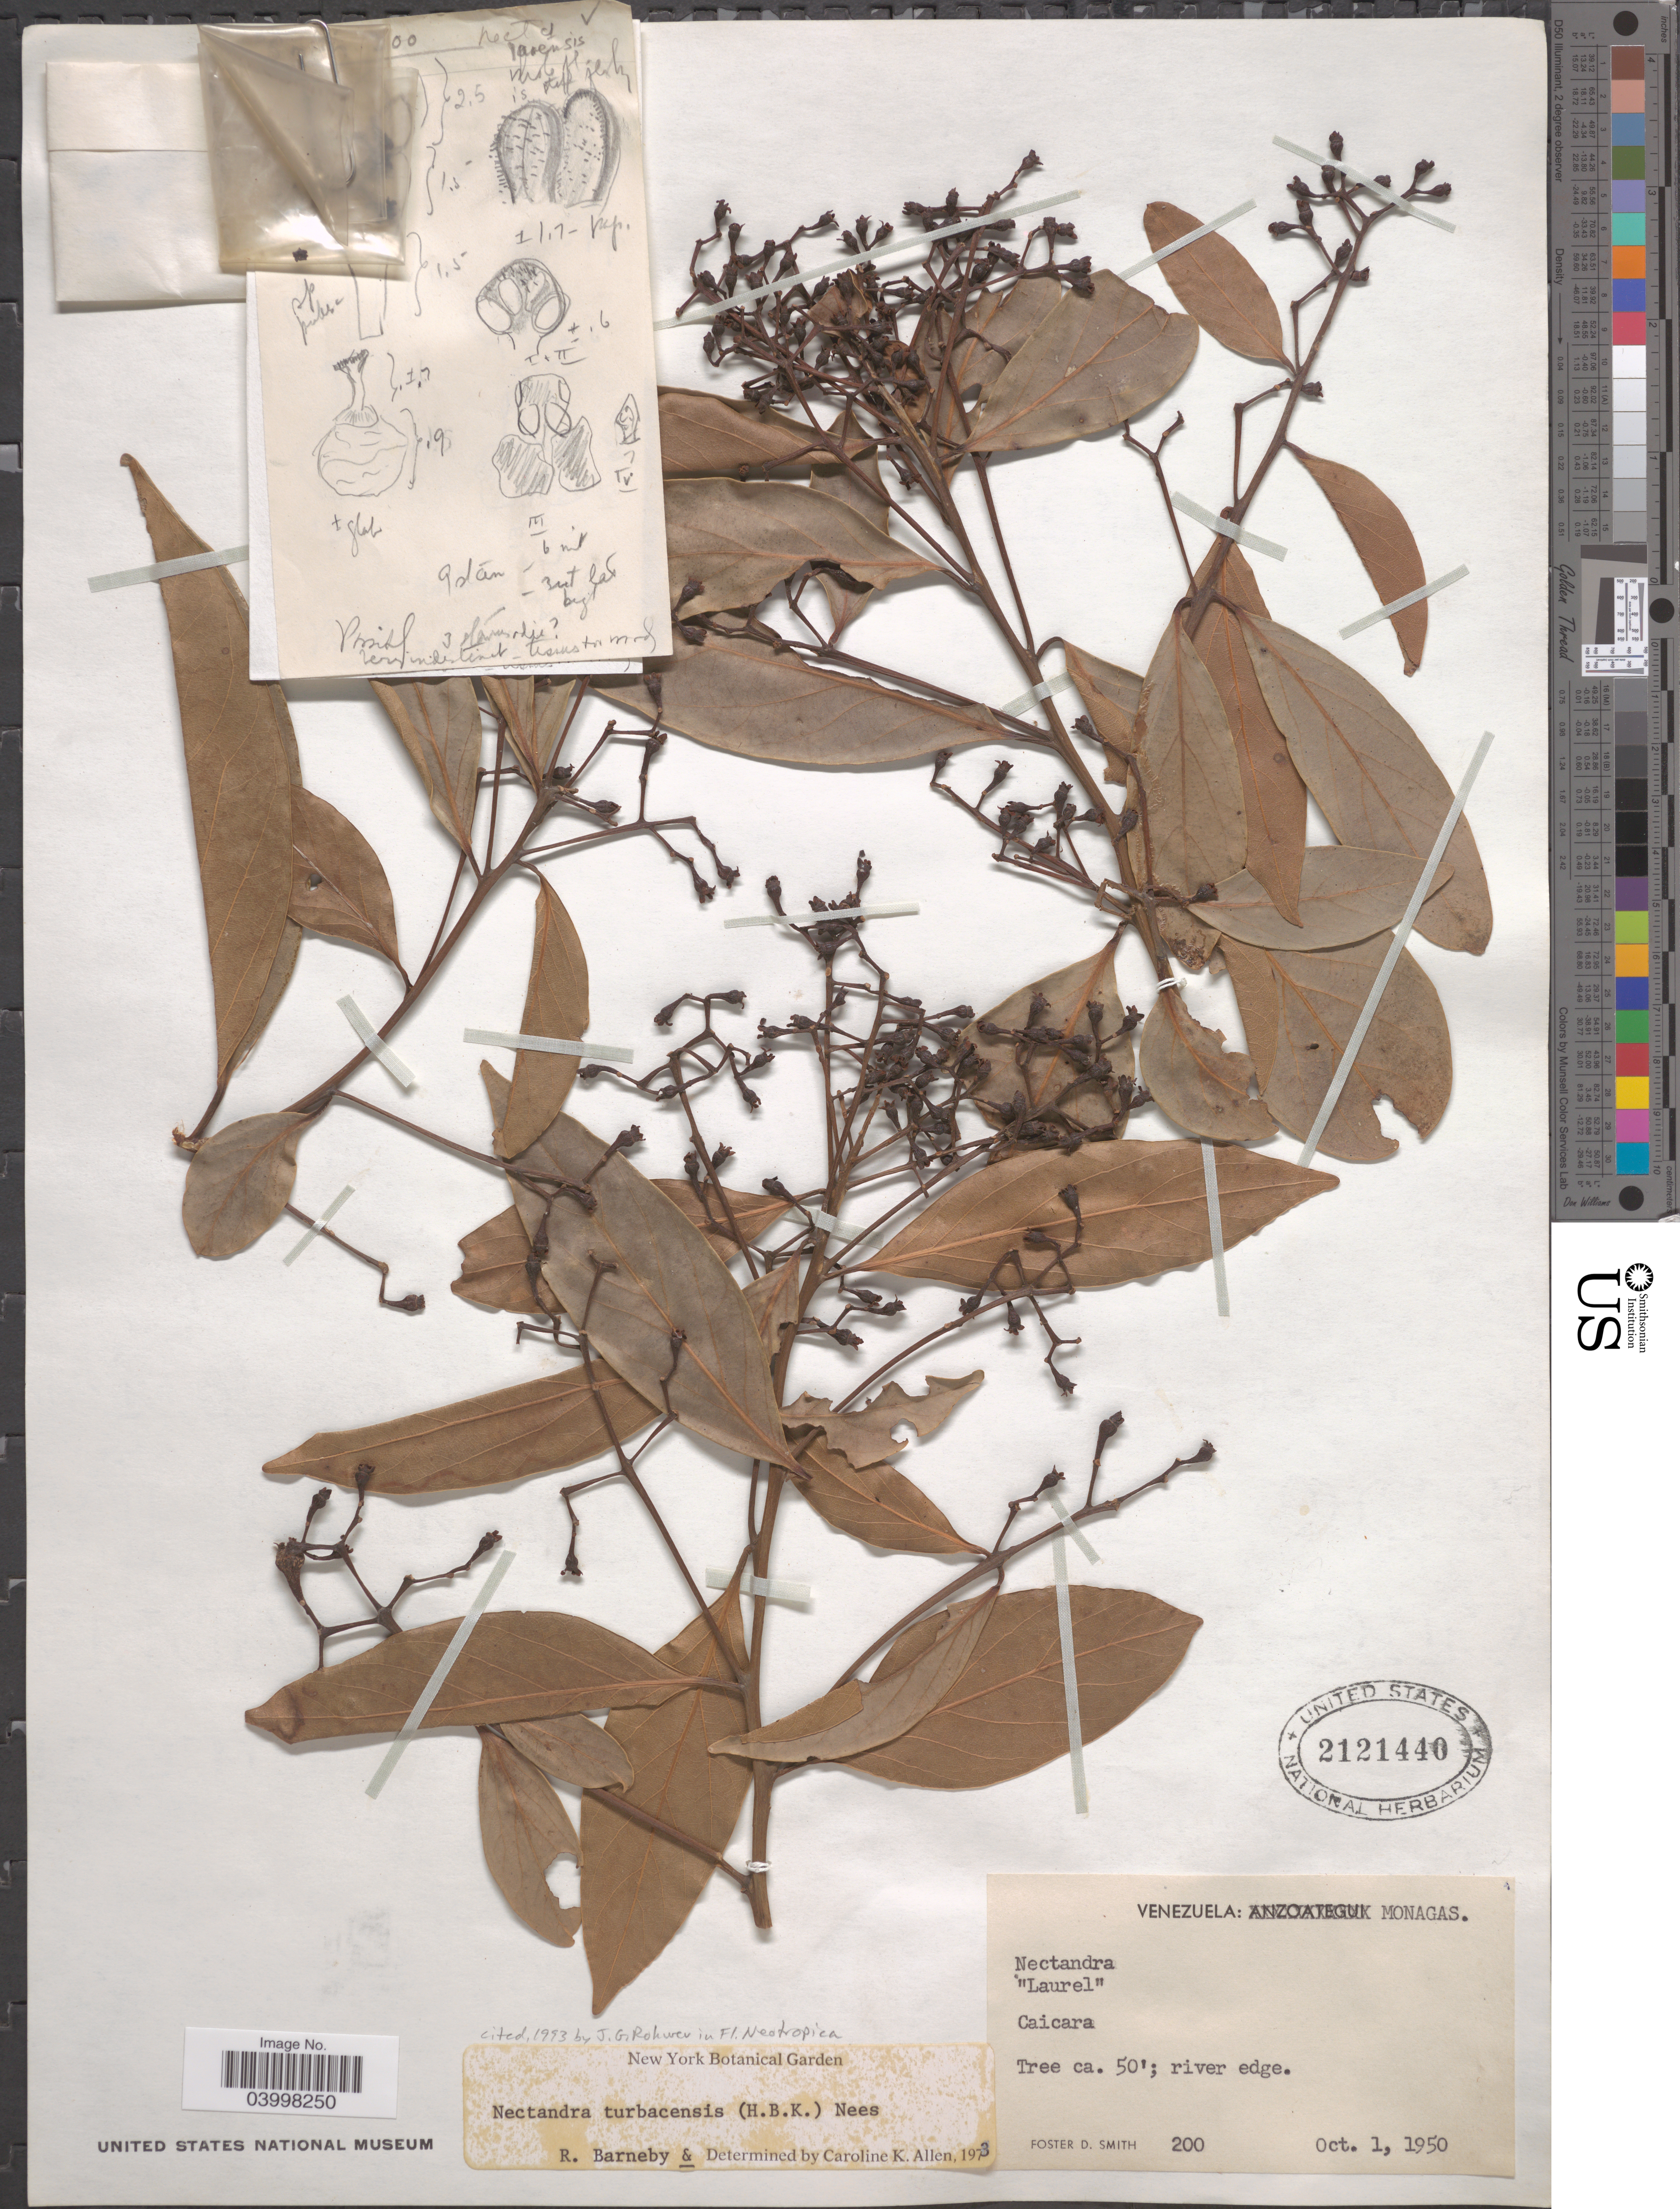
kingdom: Plantae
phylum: Tracheophyta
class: Magnoliopsida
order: Laurales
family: Lauraceae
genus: Nectandra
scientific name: Nectandra turbacensis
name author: (Kunth) Nees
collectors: F. Smith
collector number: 200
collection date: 1950-10-01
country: Venezuela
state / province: Monagas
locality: Caicara.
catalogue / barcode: US 2121440